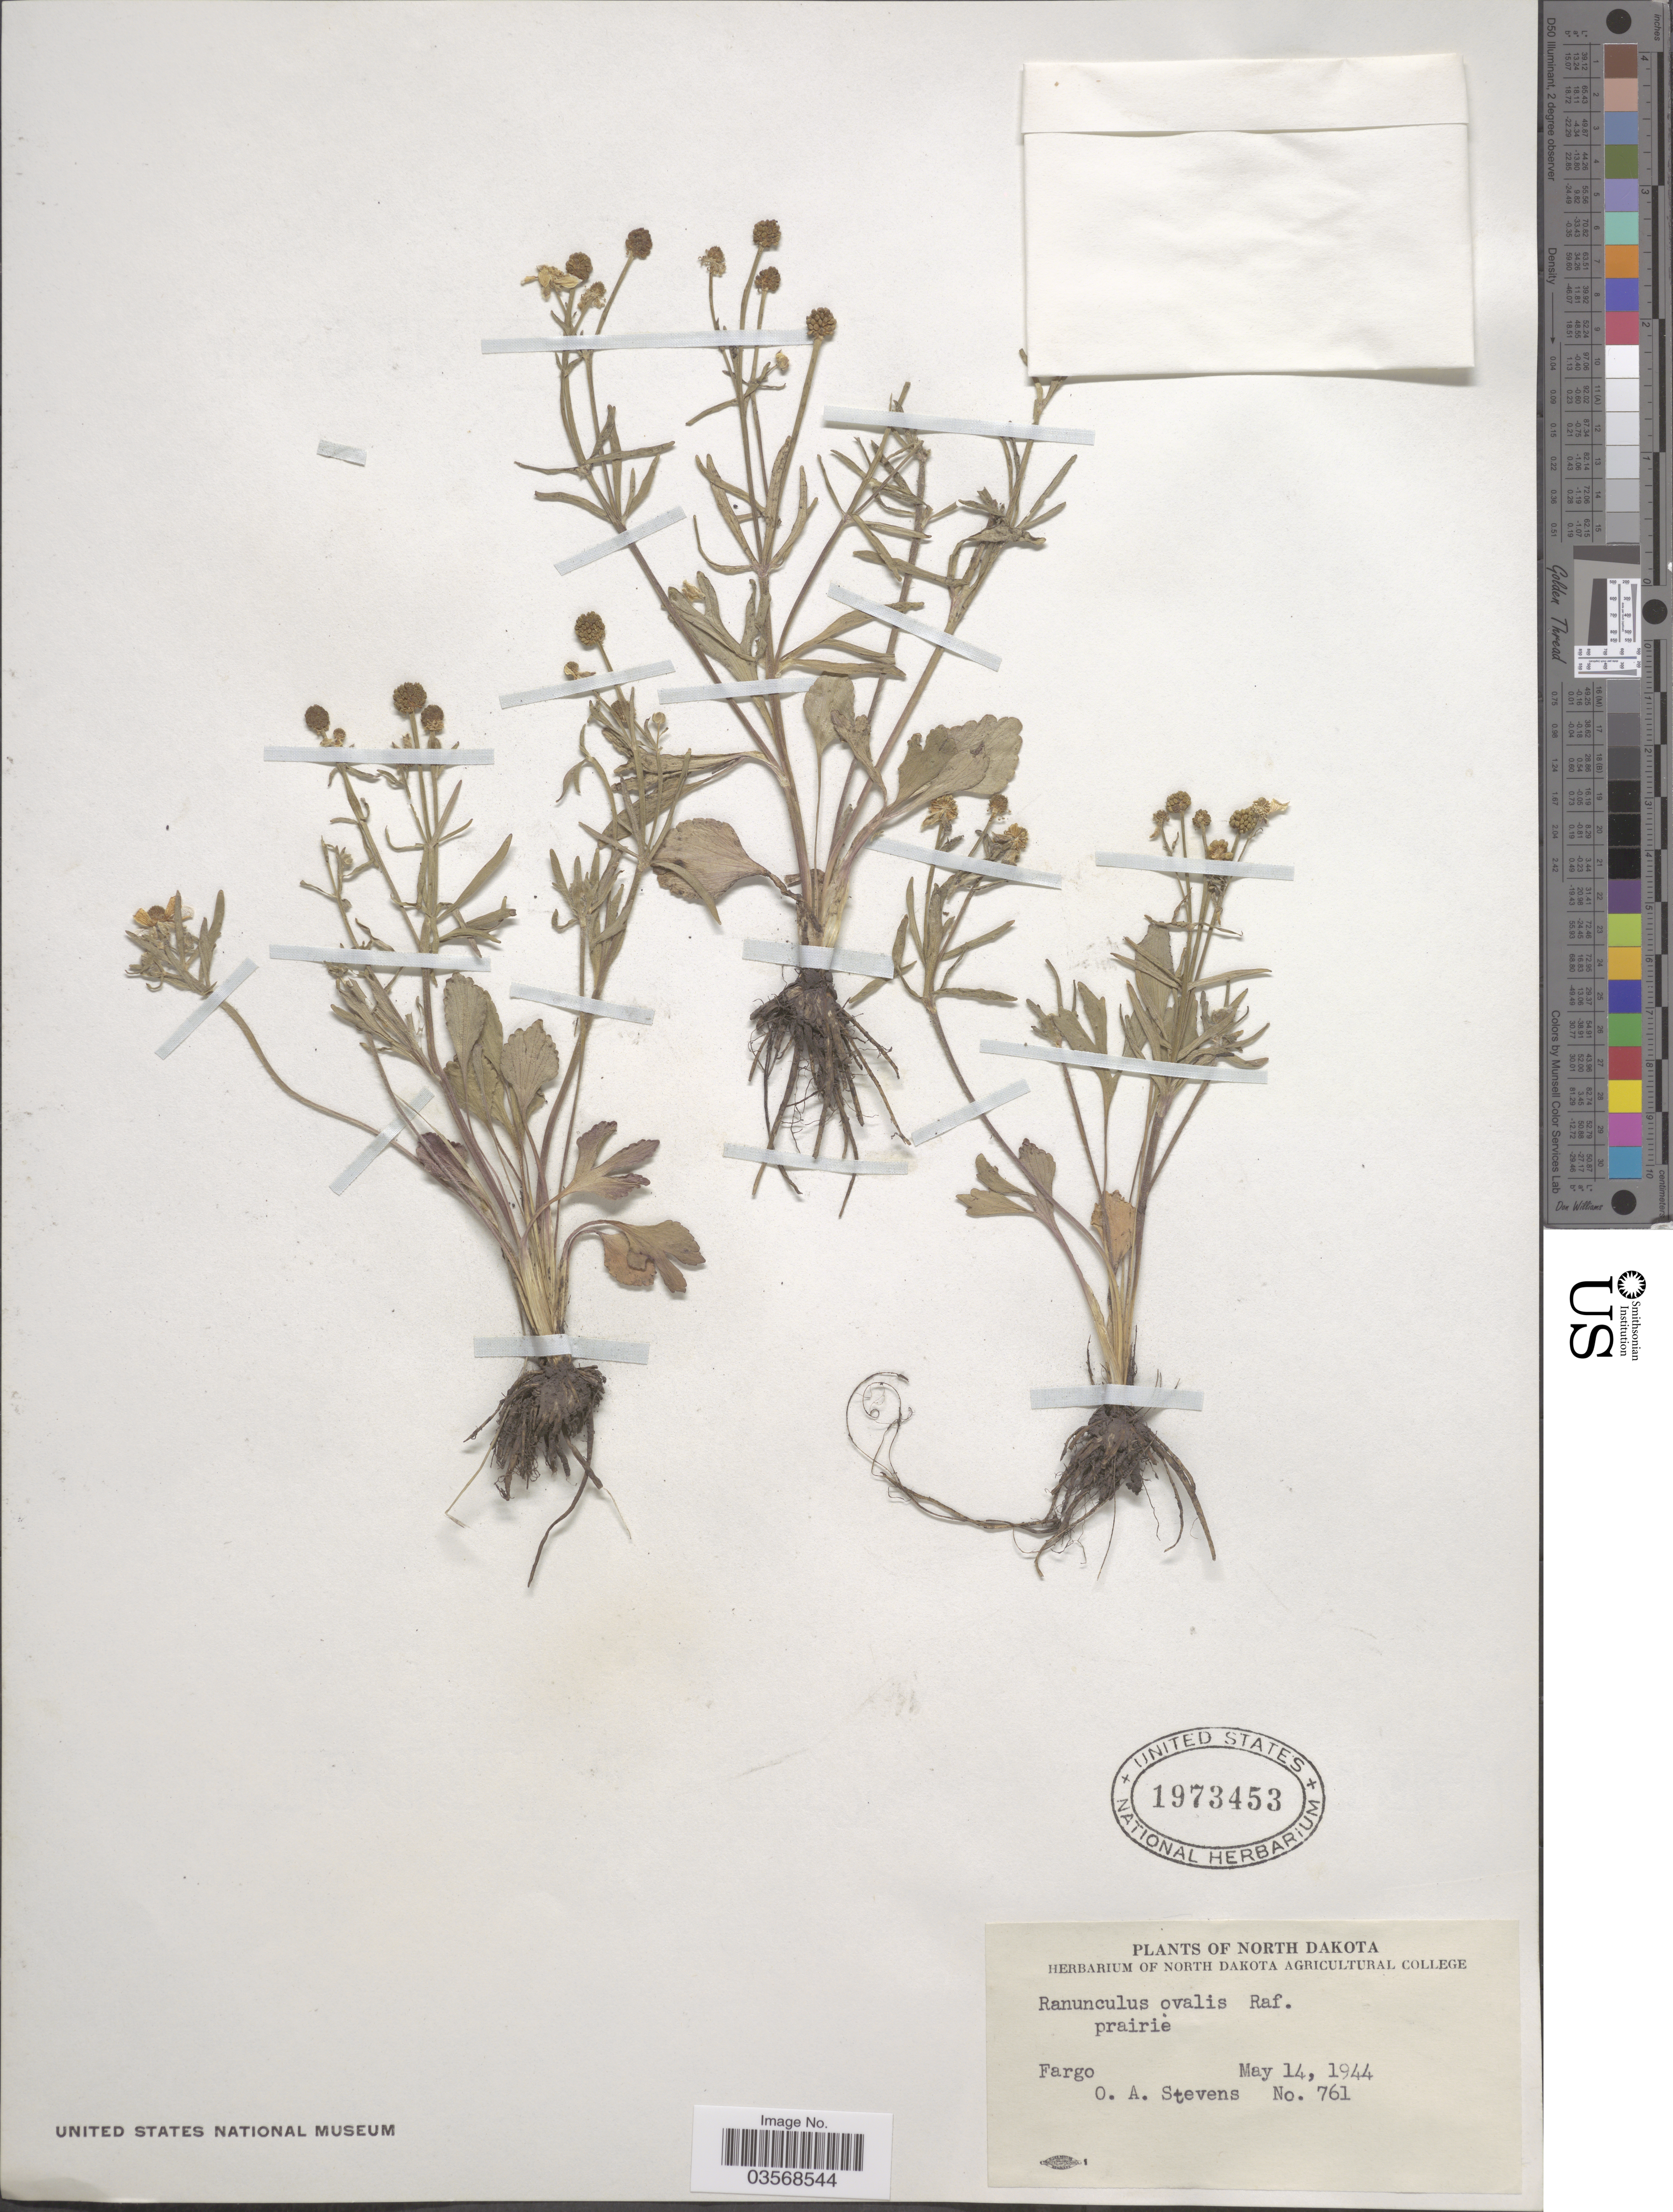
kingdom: Plantae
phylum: Tracheophyta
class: Magnoliopsida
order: Ranunculales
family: Ranunculaceae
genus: Ranunculus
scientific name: Ranunculus ovalis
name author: Raf.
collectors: O. A. Stevens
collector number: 761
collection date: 1944-05-14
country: United States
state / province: North Dakota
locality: Fargo.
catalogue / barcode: US 1973453